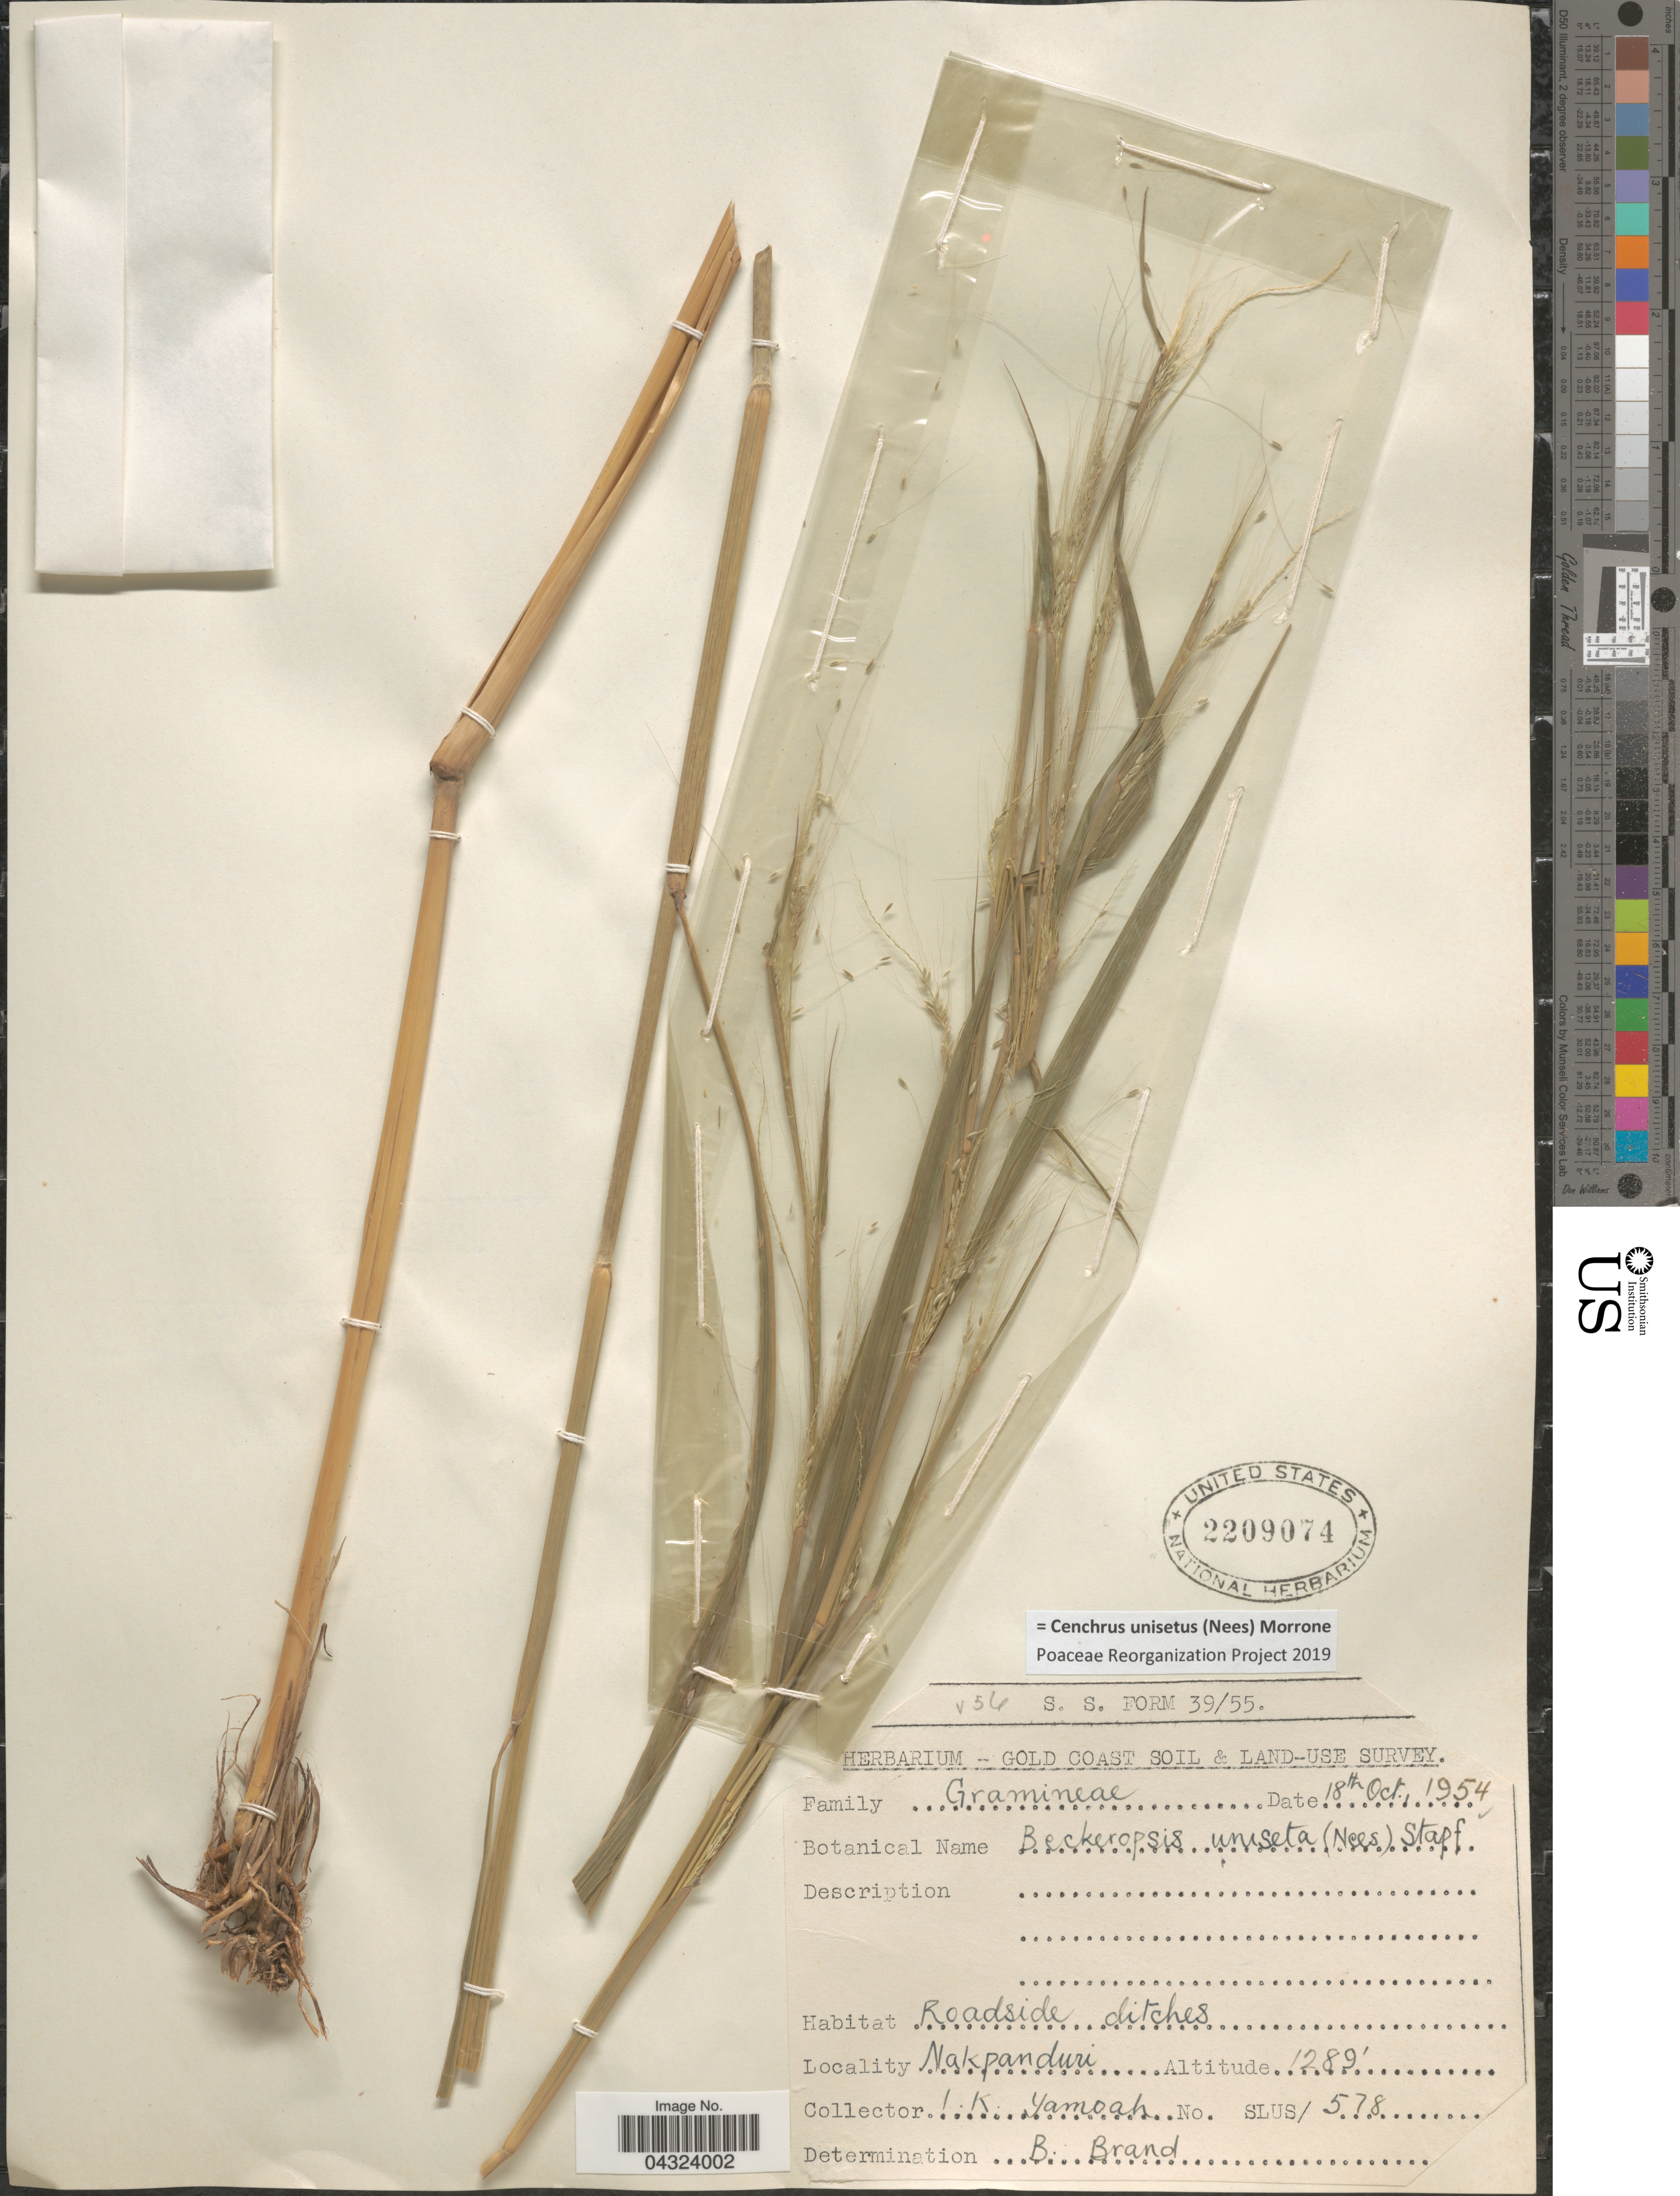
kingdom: Plantae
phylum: Tracheophyta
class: Liliopsida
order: Poales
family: Poaceae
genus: Cenchrus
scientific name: Cenchrus unisetus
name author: (Nees) Morrone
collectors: I. Yamoah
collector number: SLUS/578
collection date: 1954-10-18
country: Ghana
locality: Gold Coast Soil & Land-Use Survey. Nakpanduri.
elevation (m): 393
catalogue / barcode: US 2209074